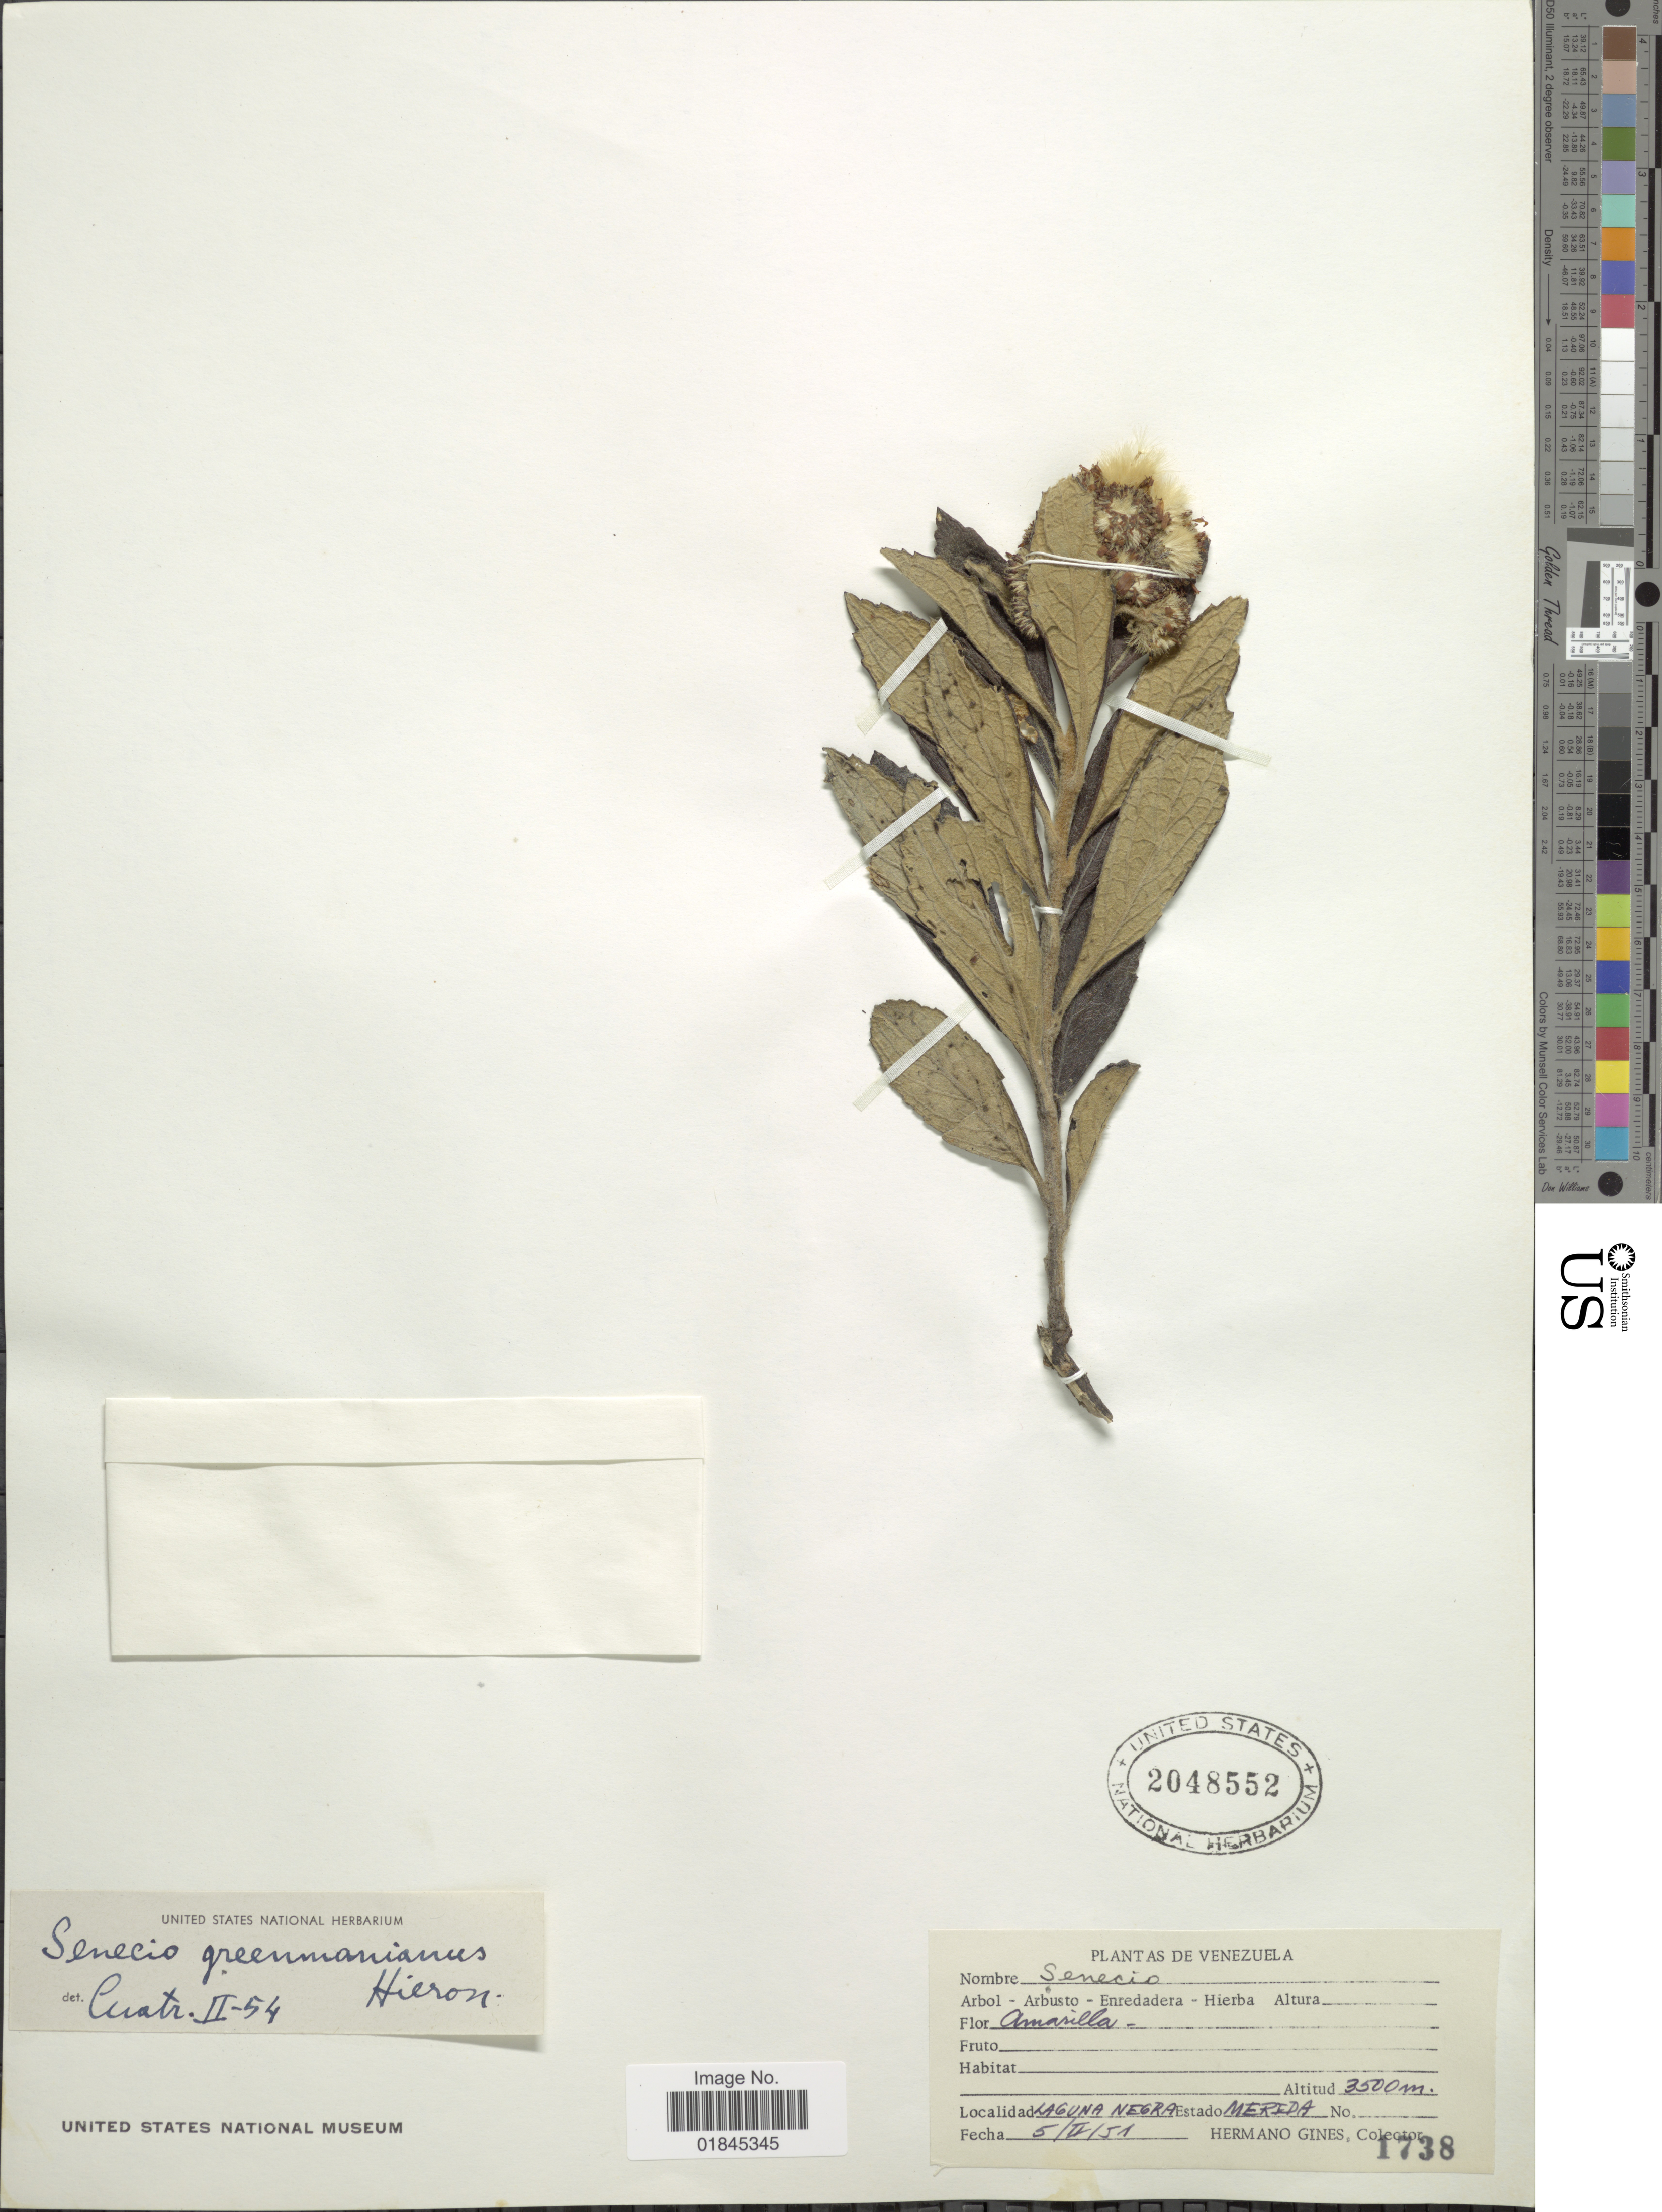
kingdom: Plantae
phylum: Tracheophyta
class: Magnoliopsida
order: Asterales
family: Asteraceae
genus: Pentacalia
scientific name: Pentacalia greenmaniana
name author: (Hieron.) Cuatrec.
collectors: Bro. Gines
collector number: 1738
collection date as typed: Transcribed d/m/y: 5/2/51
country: Venezuela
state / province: Mérida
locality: Laguna Negra. Estado Merida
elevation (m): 3500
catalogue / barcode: US 2048552